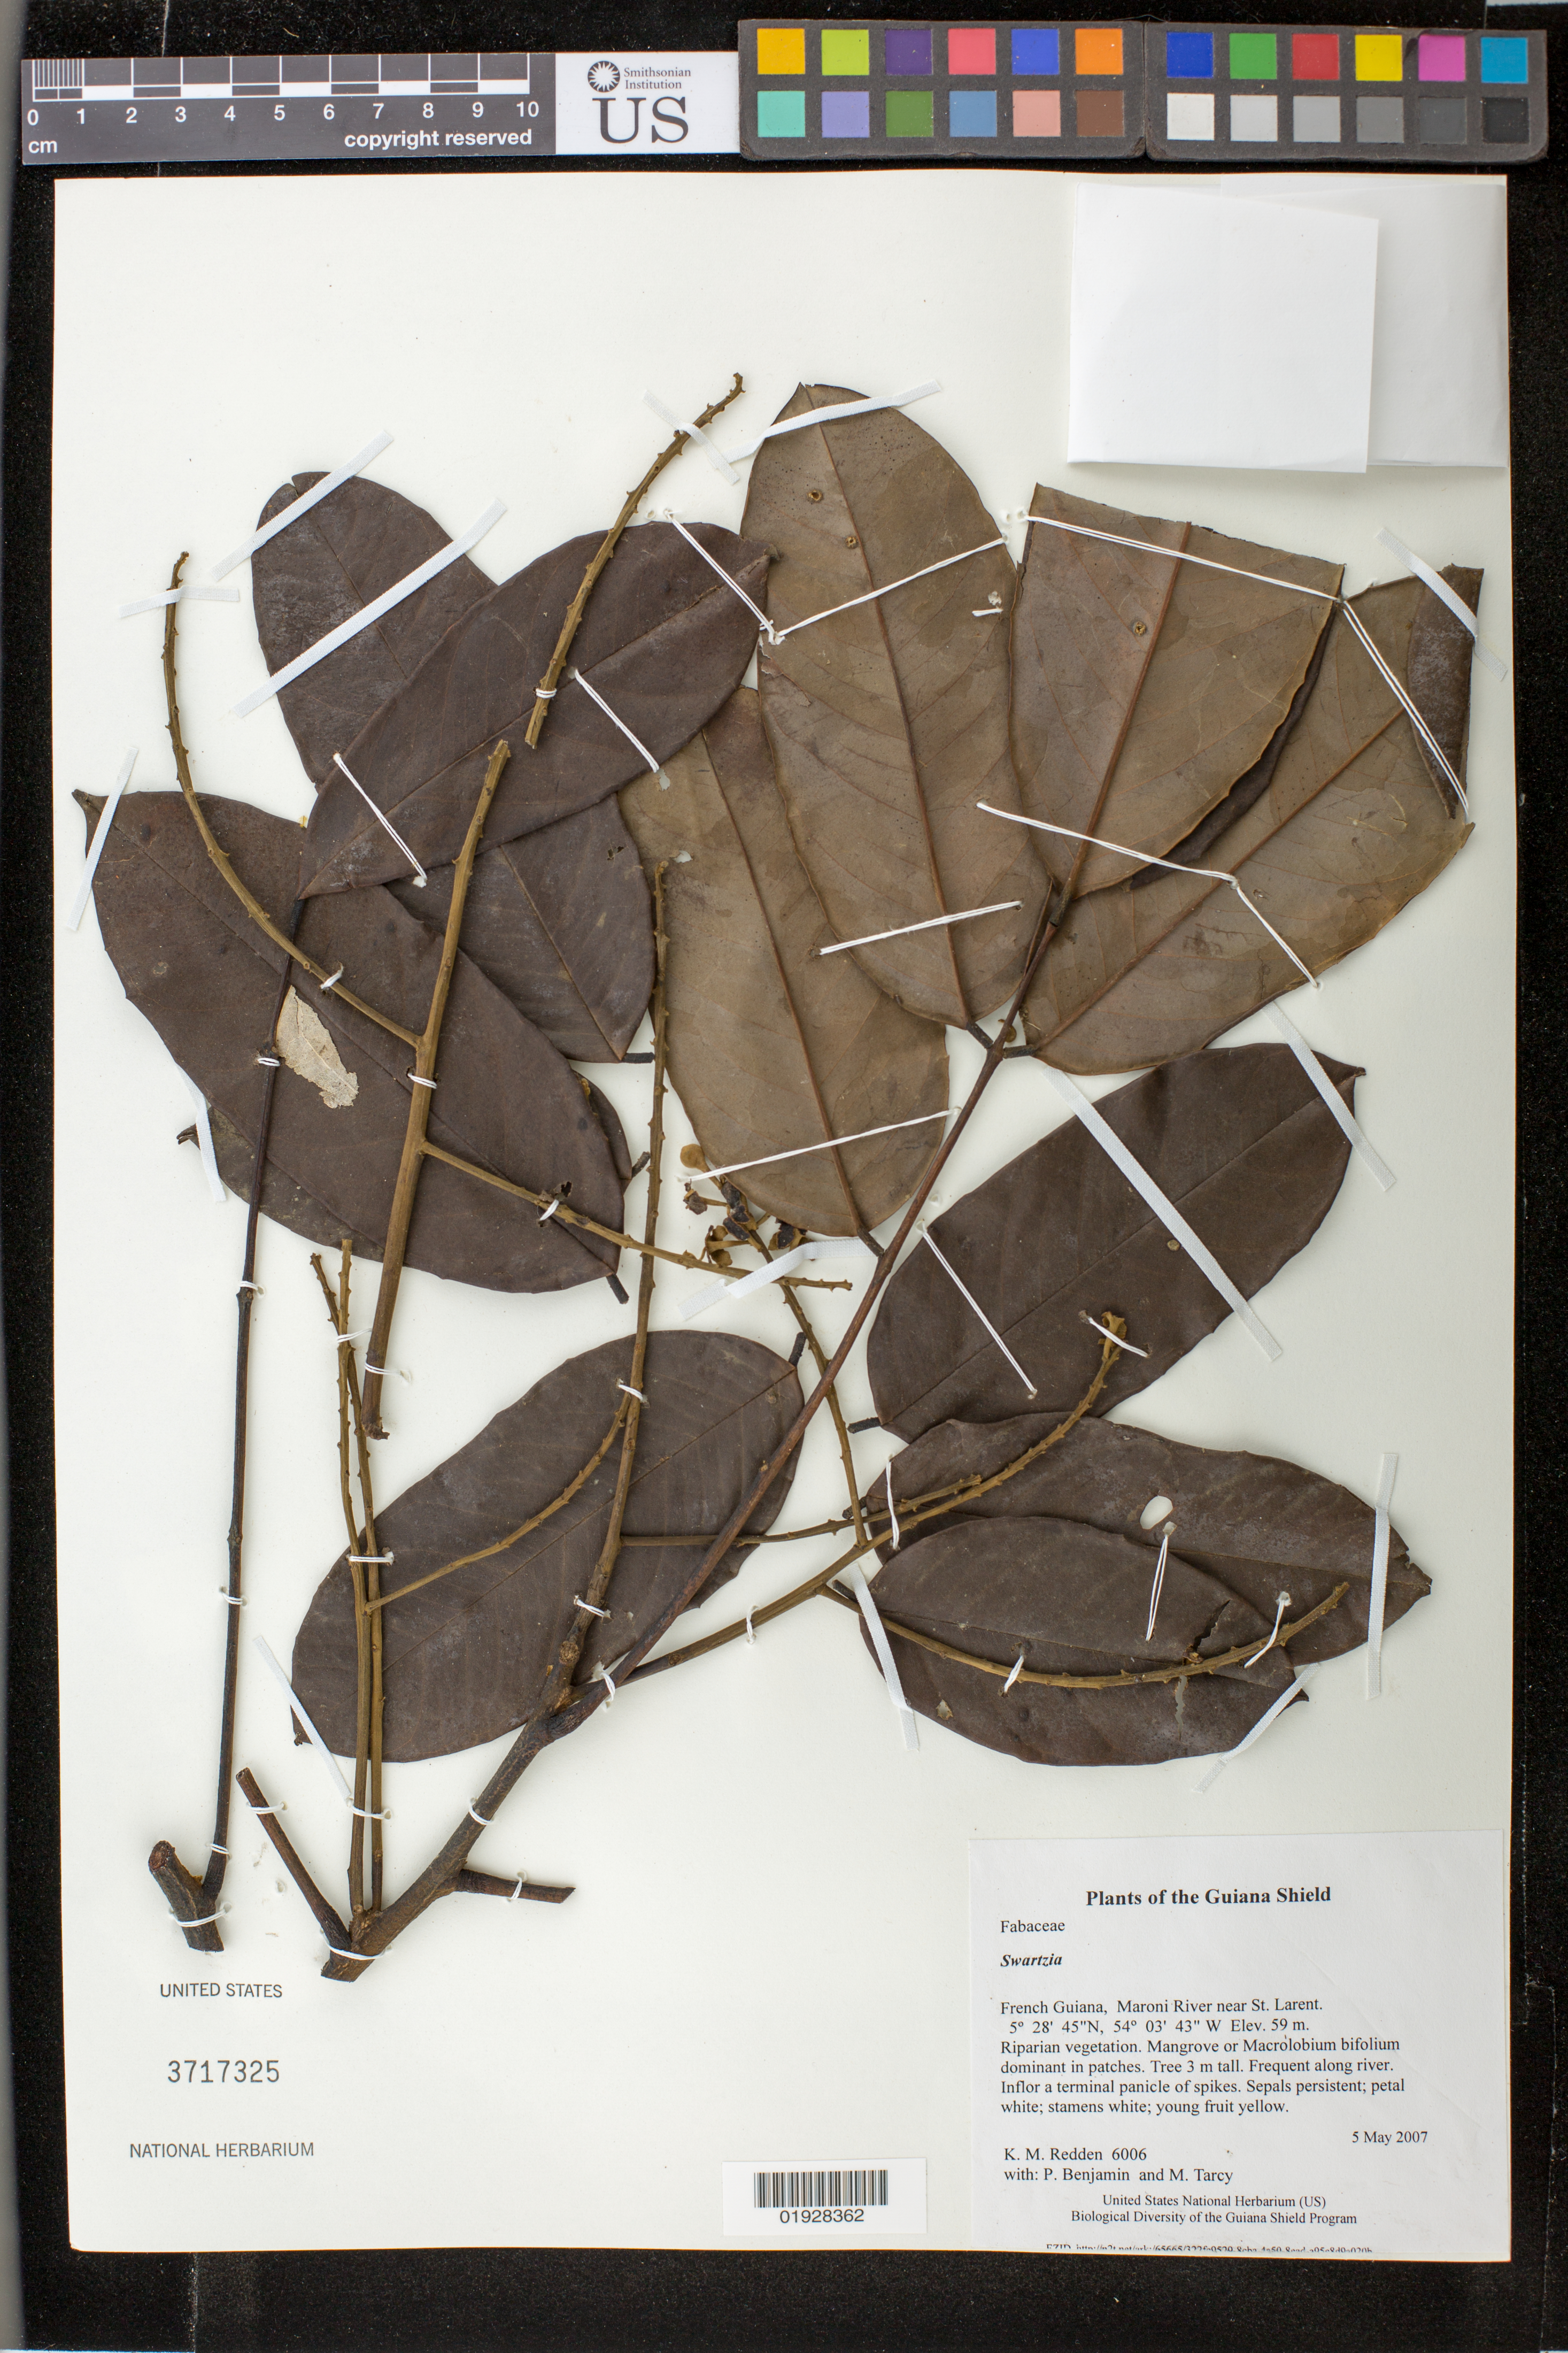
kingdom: Plantae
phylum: Tracheophyta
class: Magnoliopsida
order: Fabales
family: Fabaceae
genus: Swartzia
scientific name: Swartzia sp.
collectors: K. M. Redden, P. Benjamin & M. Tarcy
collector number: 6006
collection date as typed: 5 May 2007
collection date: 2007-05-05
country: French Guiana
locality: Maroni River near St. Larent.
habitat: Riparian vegetation. Mangrove or Macrolobium bifolium dominant in patches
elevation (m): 59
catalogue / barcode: US 3717325